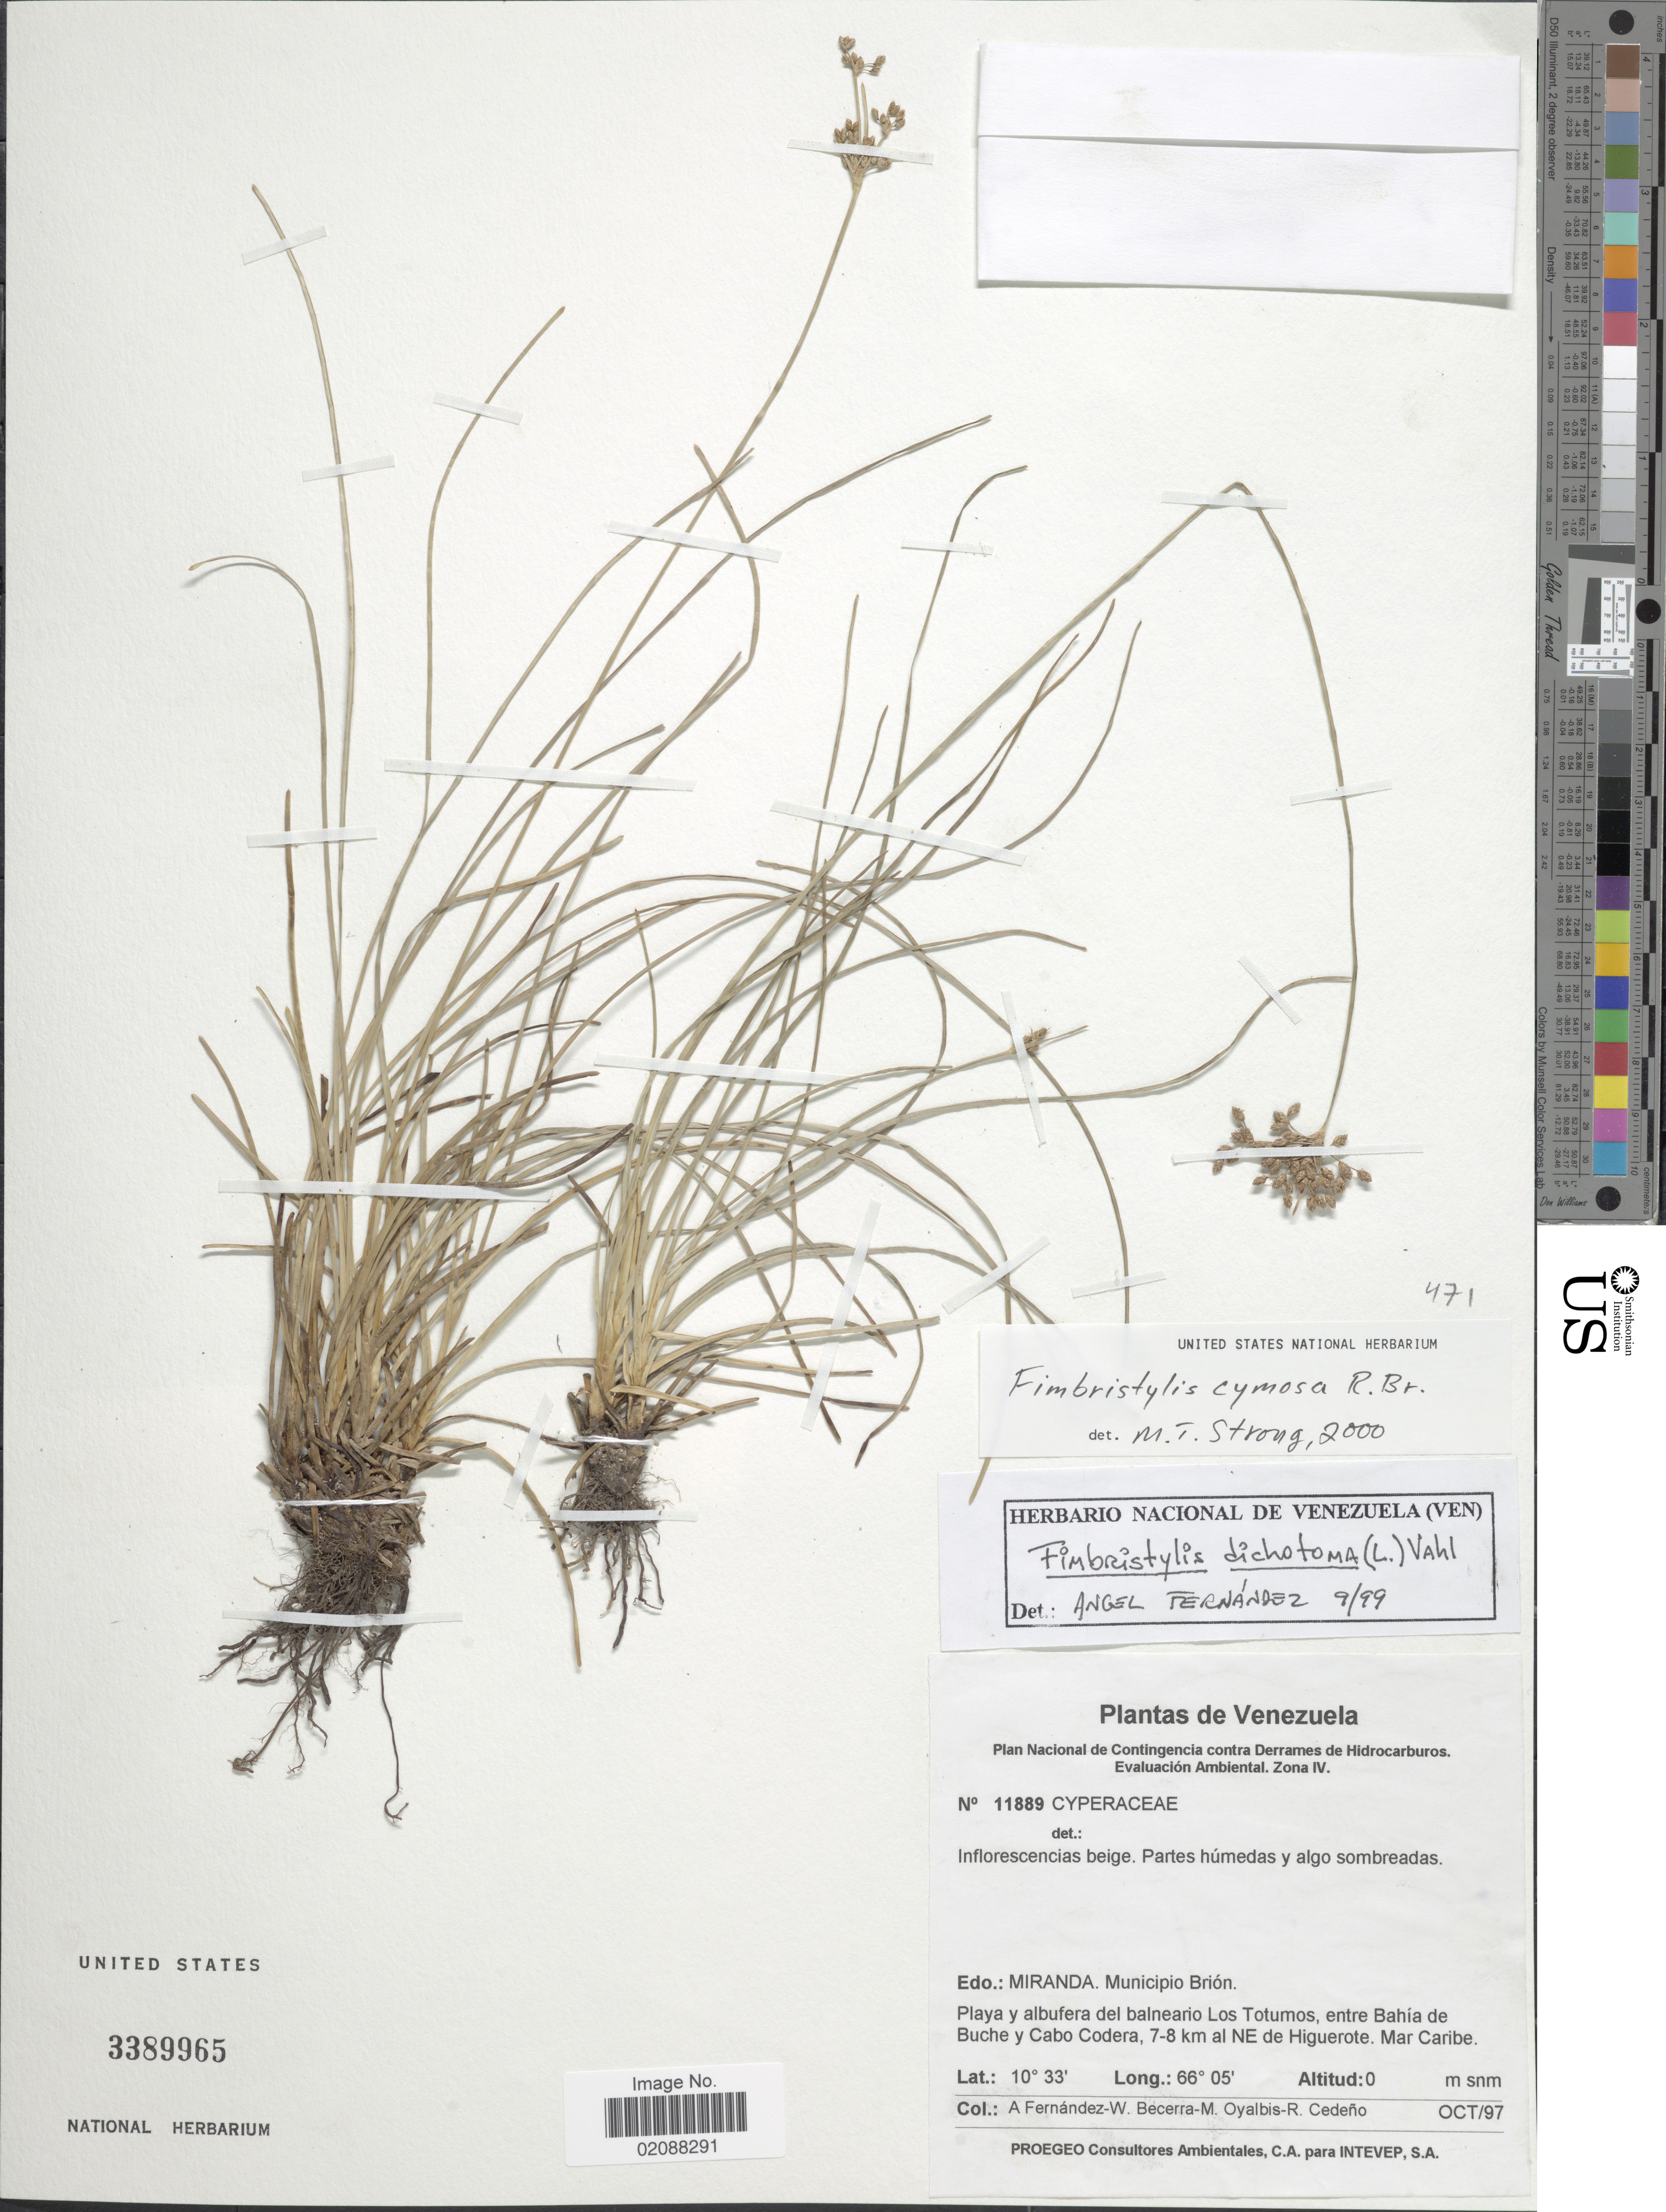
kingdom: Plantae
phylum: Tracheophyta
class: Liliopsida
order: Poales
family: Cyperaceae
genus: Fimbristylis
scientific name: Fimbristylis cymosa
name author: R. Br.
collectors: Á. Fernández, W. Becerra, M. Oyalbis & R. Cedeño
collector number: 11889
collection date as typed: Transcribed d/m/y: /10/97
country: Venezuela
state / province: Miranda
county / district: Brión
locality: Playa y albufera del balneario Los Totumos, entre Bahia de Buche y Cabo Codera, 7-8 km al NE de Higuerote, Mar Caribe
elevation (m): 0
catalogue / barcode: US 3389965